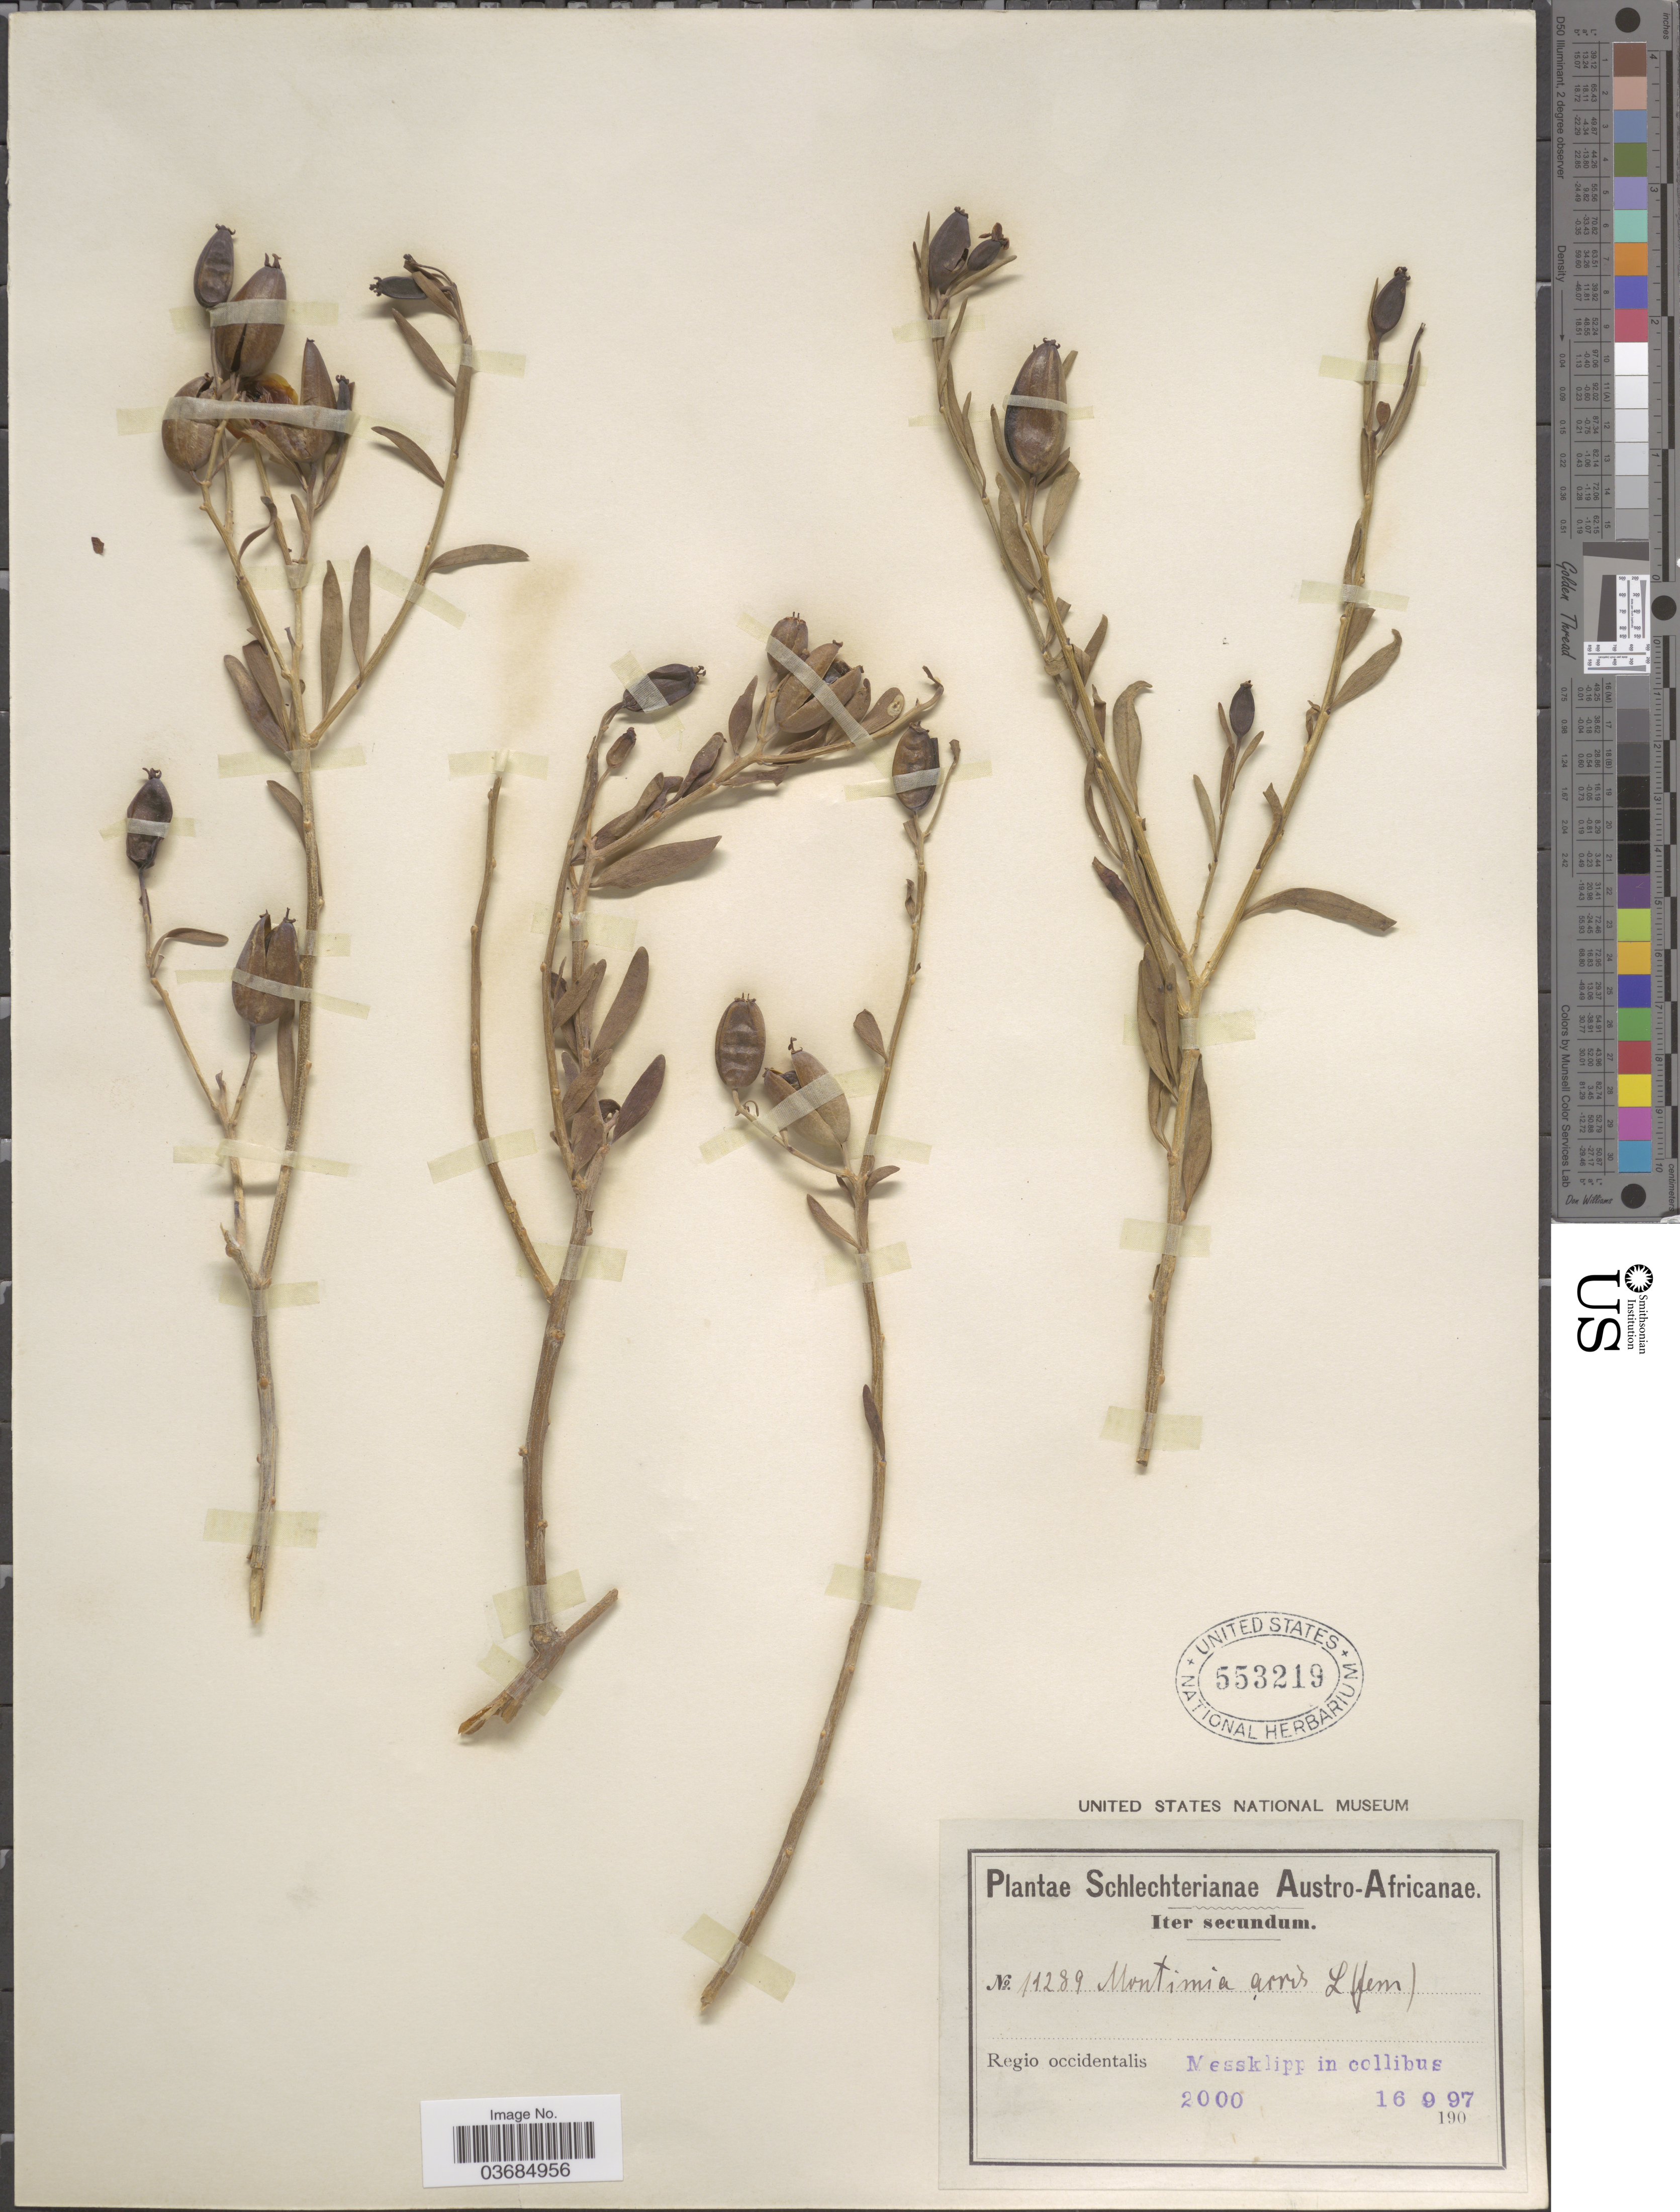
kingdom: Plantae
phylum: Tracheophyta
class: Magnoliopsida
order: Solanales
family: Montiniaceae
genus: Montinia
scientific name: Montinia acris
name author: L. f.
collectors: Schlechter, --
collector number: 11289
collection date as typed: Transcribed d/m/y: 16/9/97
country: South Africa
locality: Austro-Africanae. Regio occidentalis. Iter secundum. Messklipp in collibus.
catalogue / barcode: US 553219